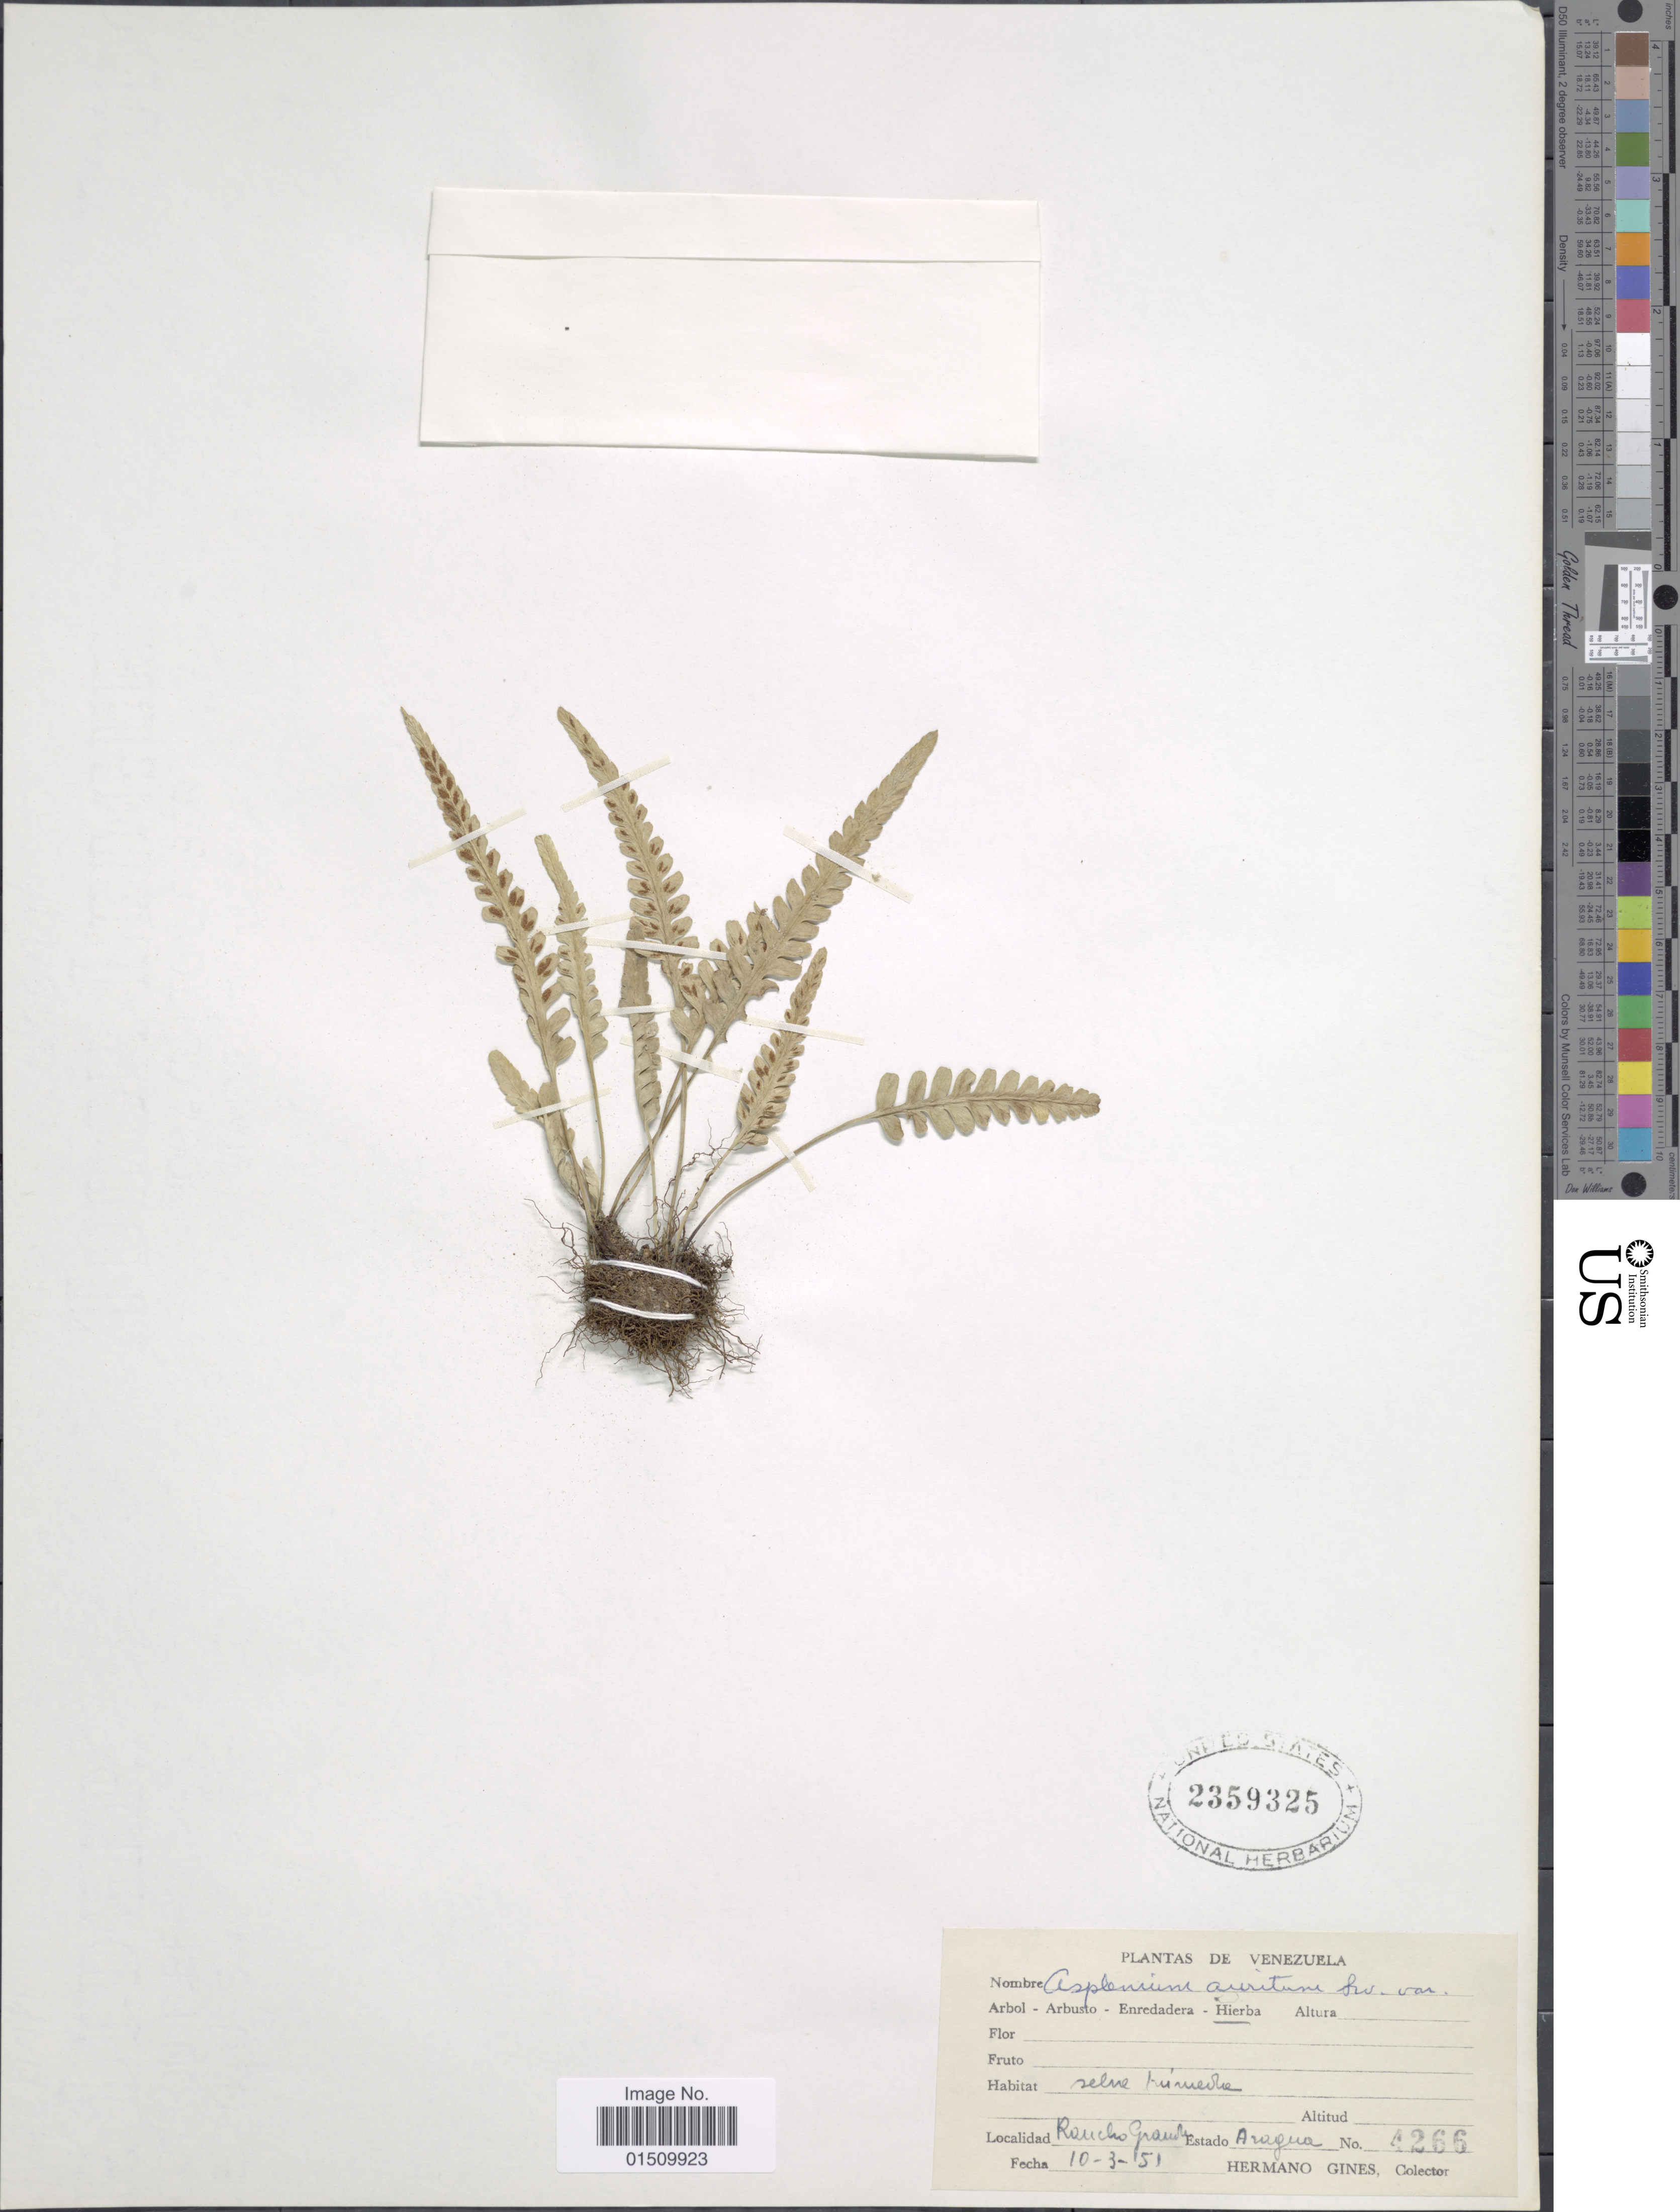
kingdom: Plantae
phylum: Tracheophyta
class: Polypodiopsida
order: Polypodiales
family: Aspleniaceae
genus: Asplenium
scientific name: Asplenium auritum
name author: Sw.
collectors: Bro. Gines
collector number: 4266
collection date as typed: Transcribed d/m/y: 10/3/51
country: Venezuela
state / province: Aragua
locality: Venezuela, Racnho Grande.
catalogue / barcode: US 2359325